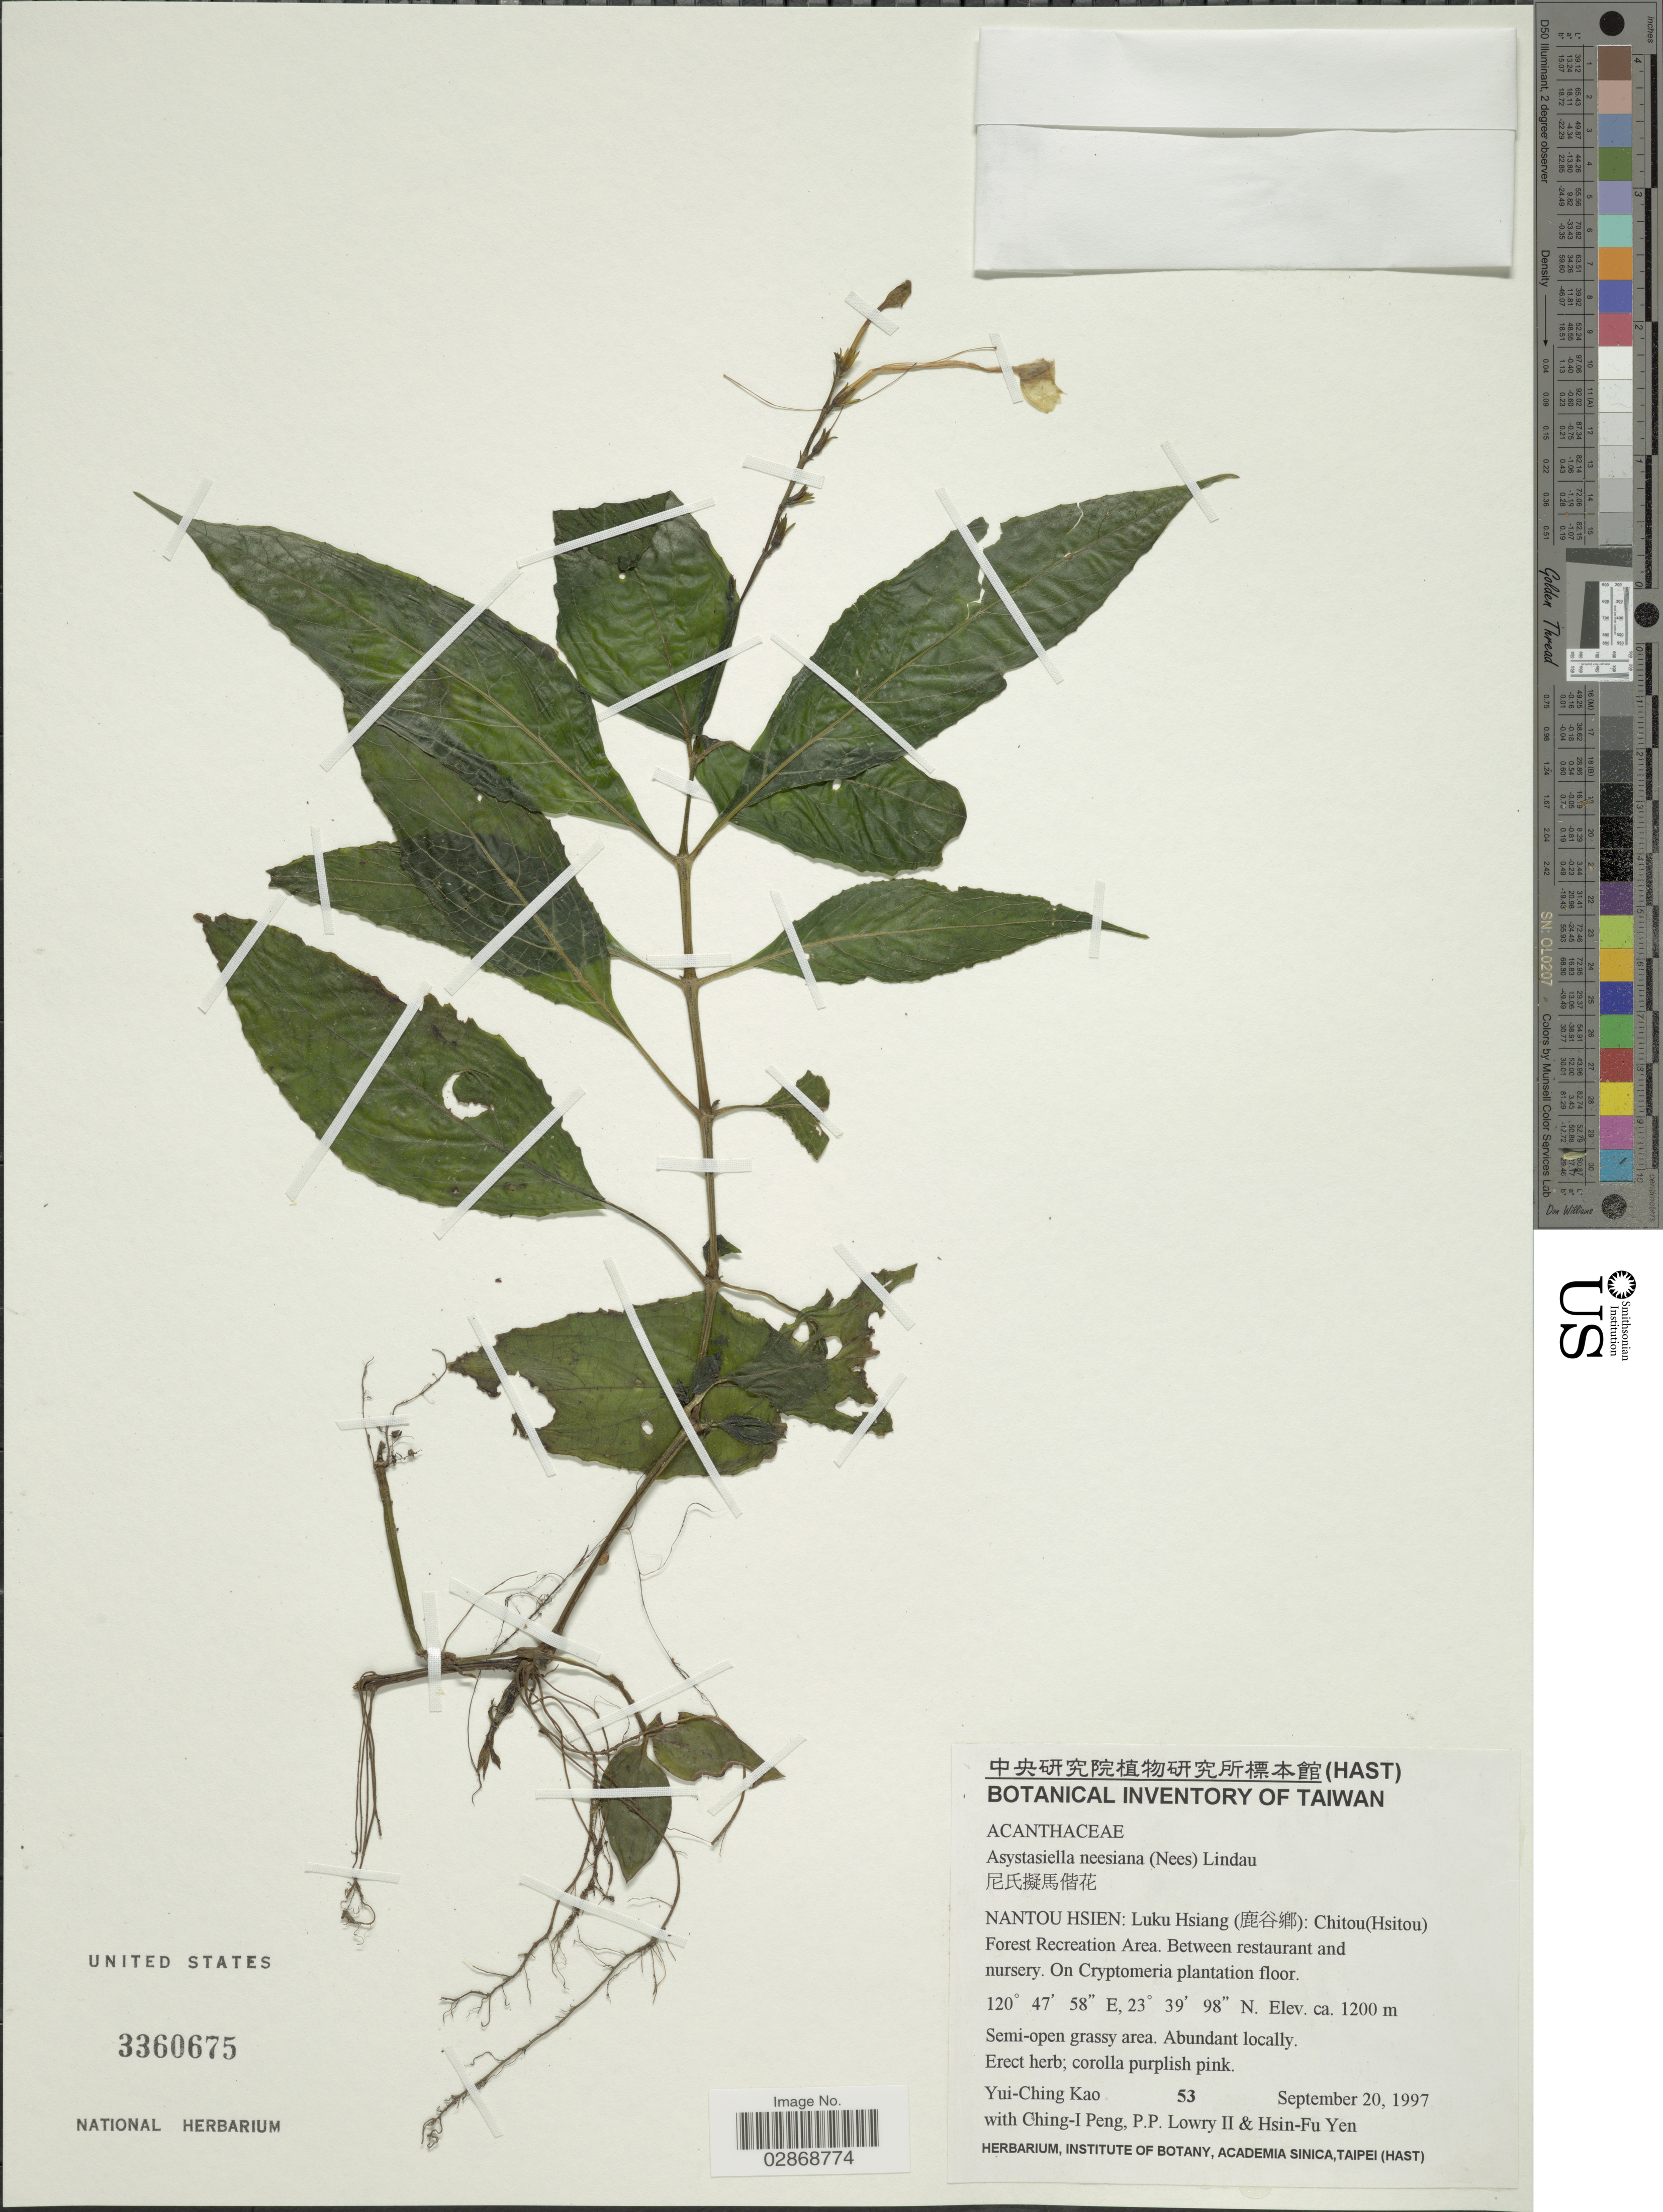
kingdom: Plantae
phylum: Tracheophyta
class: Magnoliopsida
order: Lamiales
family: Acanthaceae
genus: Asystasiella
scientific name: Asystasiella neesiana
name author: (Wall.) Lindau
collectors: Y. Kao, C.-I Peng, P. P. Lowry & H. Yen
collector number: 53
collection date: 1997-09-20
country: Taiwan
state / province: Nantou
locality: Nantou Hsien: Luku Hsiang (X): Chitou(Hsitou). Forest Recreation Area.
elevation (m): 1200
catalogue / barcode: US 3360675